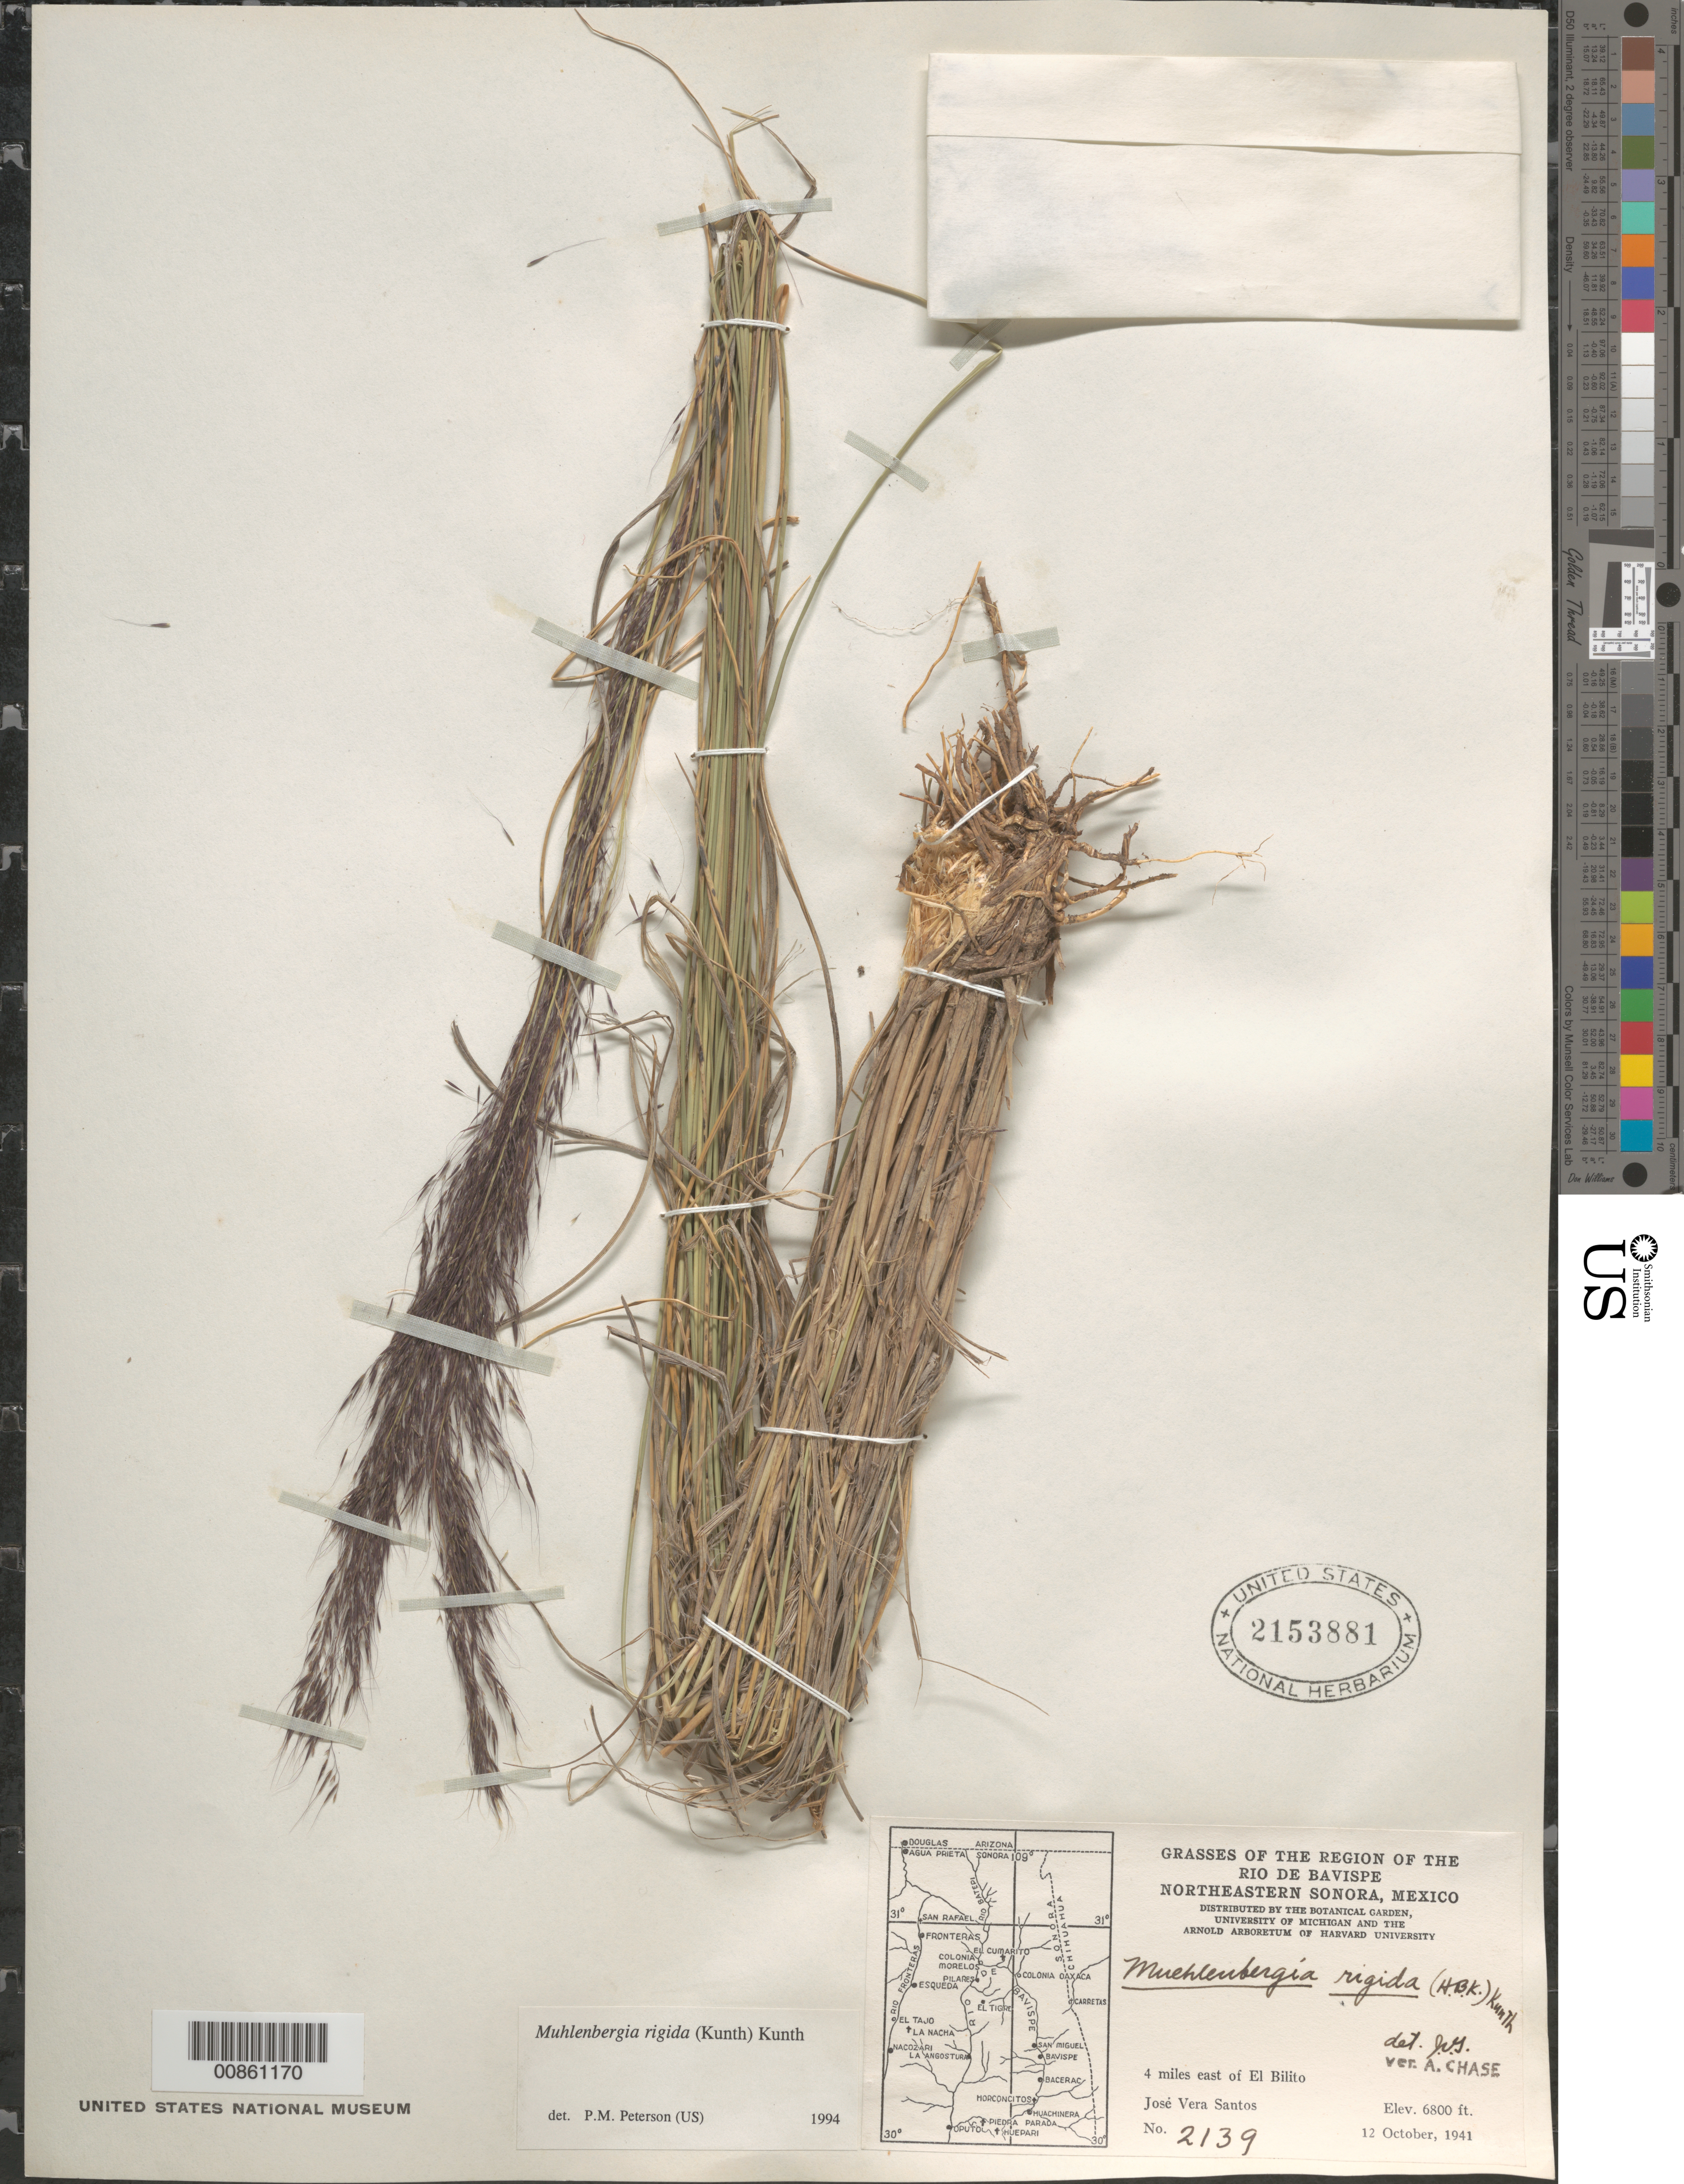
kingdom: Plantae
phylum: Tracheophyta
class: Liliopsida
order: Poales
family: Poaceae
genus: Muhlenbergia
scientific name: Muhlenbergia rigida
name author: (Kunth) Kunth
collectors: J. Vera Santos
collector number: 2139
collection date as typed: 12 Oct 1941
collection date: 1941-10-12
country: Mexico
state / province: Sonora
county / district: Bavispe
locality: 4 mi E of Bilito, mpio. Bavispe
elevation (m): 2067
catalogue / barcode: US 2153881